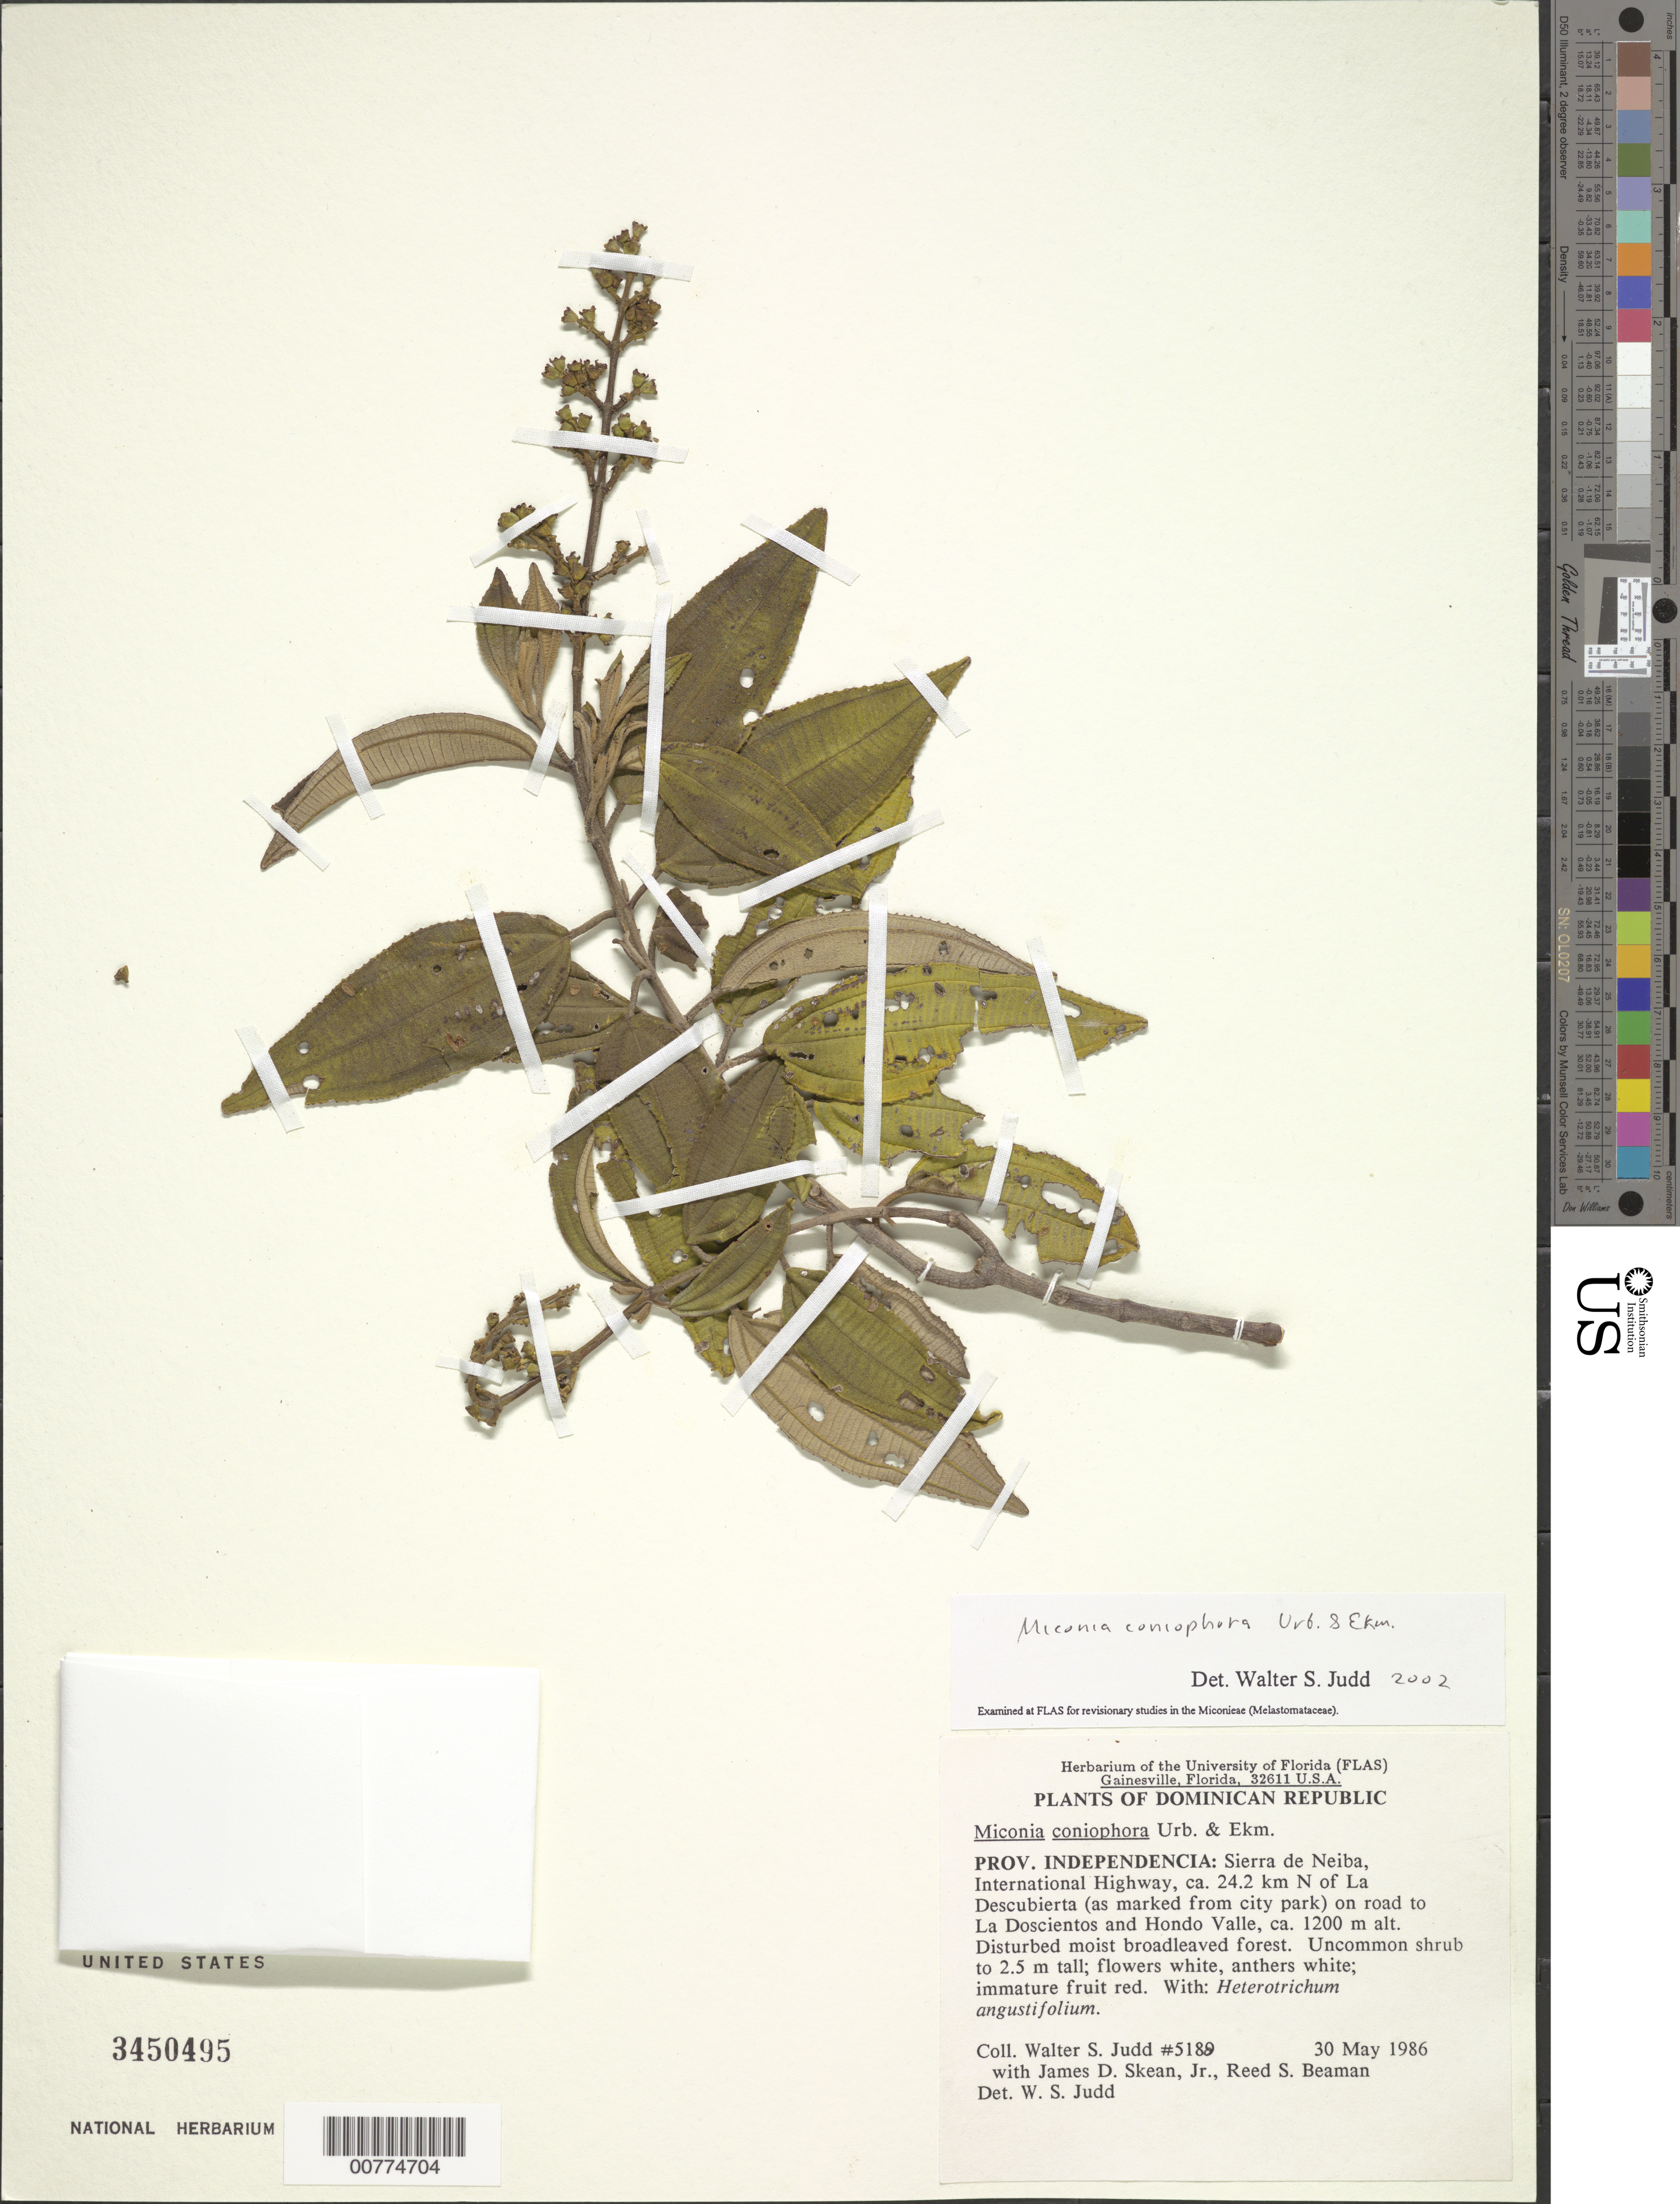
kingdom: Plantae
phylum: Tracheophyta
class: Magnoliopsida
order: Myrtales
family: Melastomataceae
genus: Miconia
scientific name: Miconia coniophora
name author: Urb. & Ekman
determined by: Judd, Walter S.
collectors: W. S. Judd, J. D. Skean & R. S. Beaman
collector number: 5189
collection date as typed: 30 May 1986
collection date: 1986-05-30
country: Dominican Republic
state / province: Independencia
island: Hispaniola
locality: Sierra de Neiba, International Highway, 24.2 km N of La Descubierta (as marked from city park) on road to La Doscientos and Hondo Valle.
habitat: Disturbed moist broadleaved forest.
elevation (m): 1200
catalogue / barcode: US 3450495